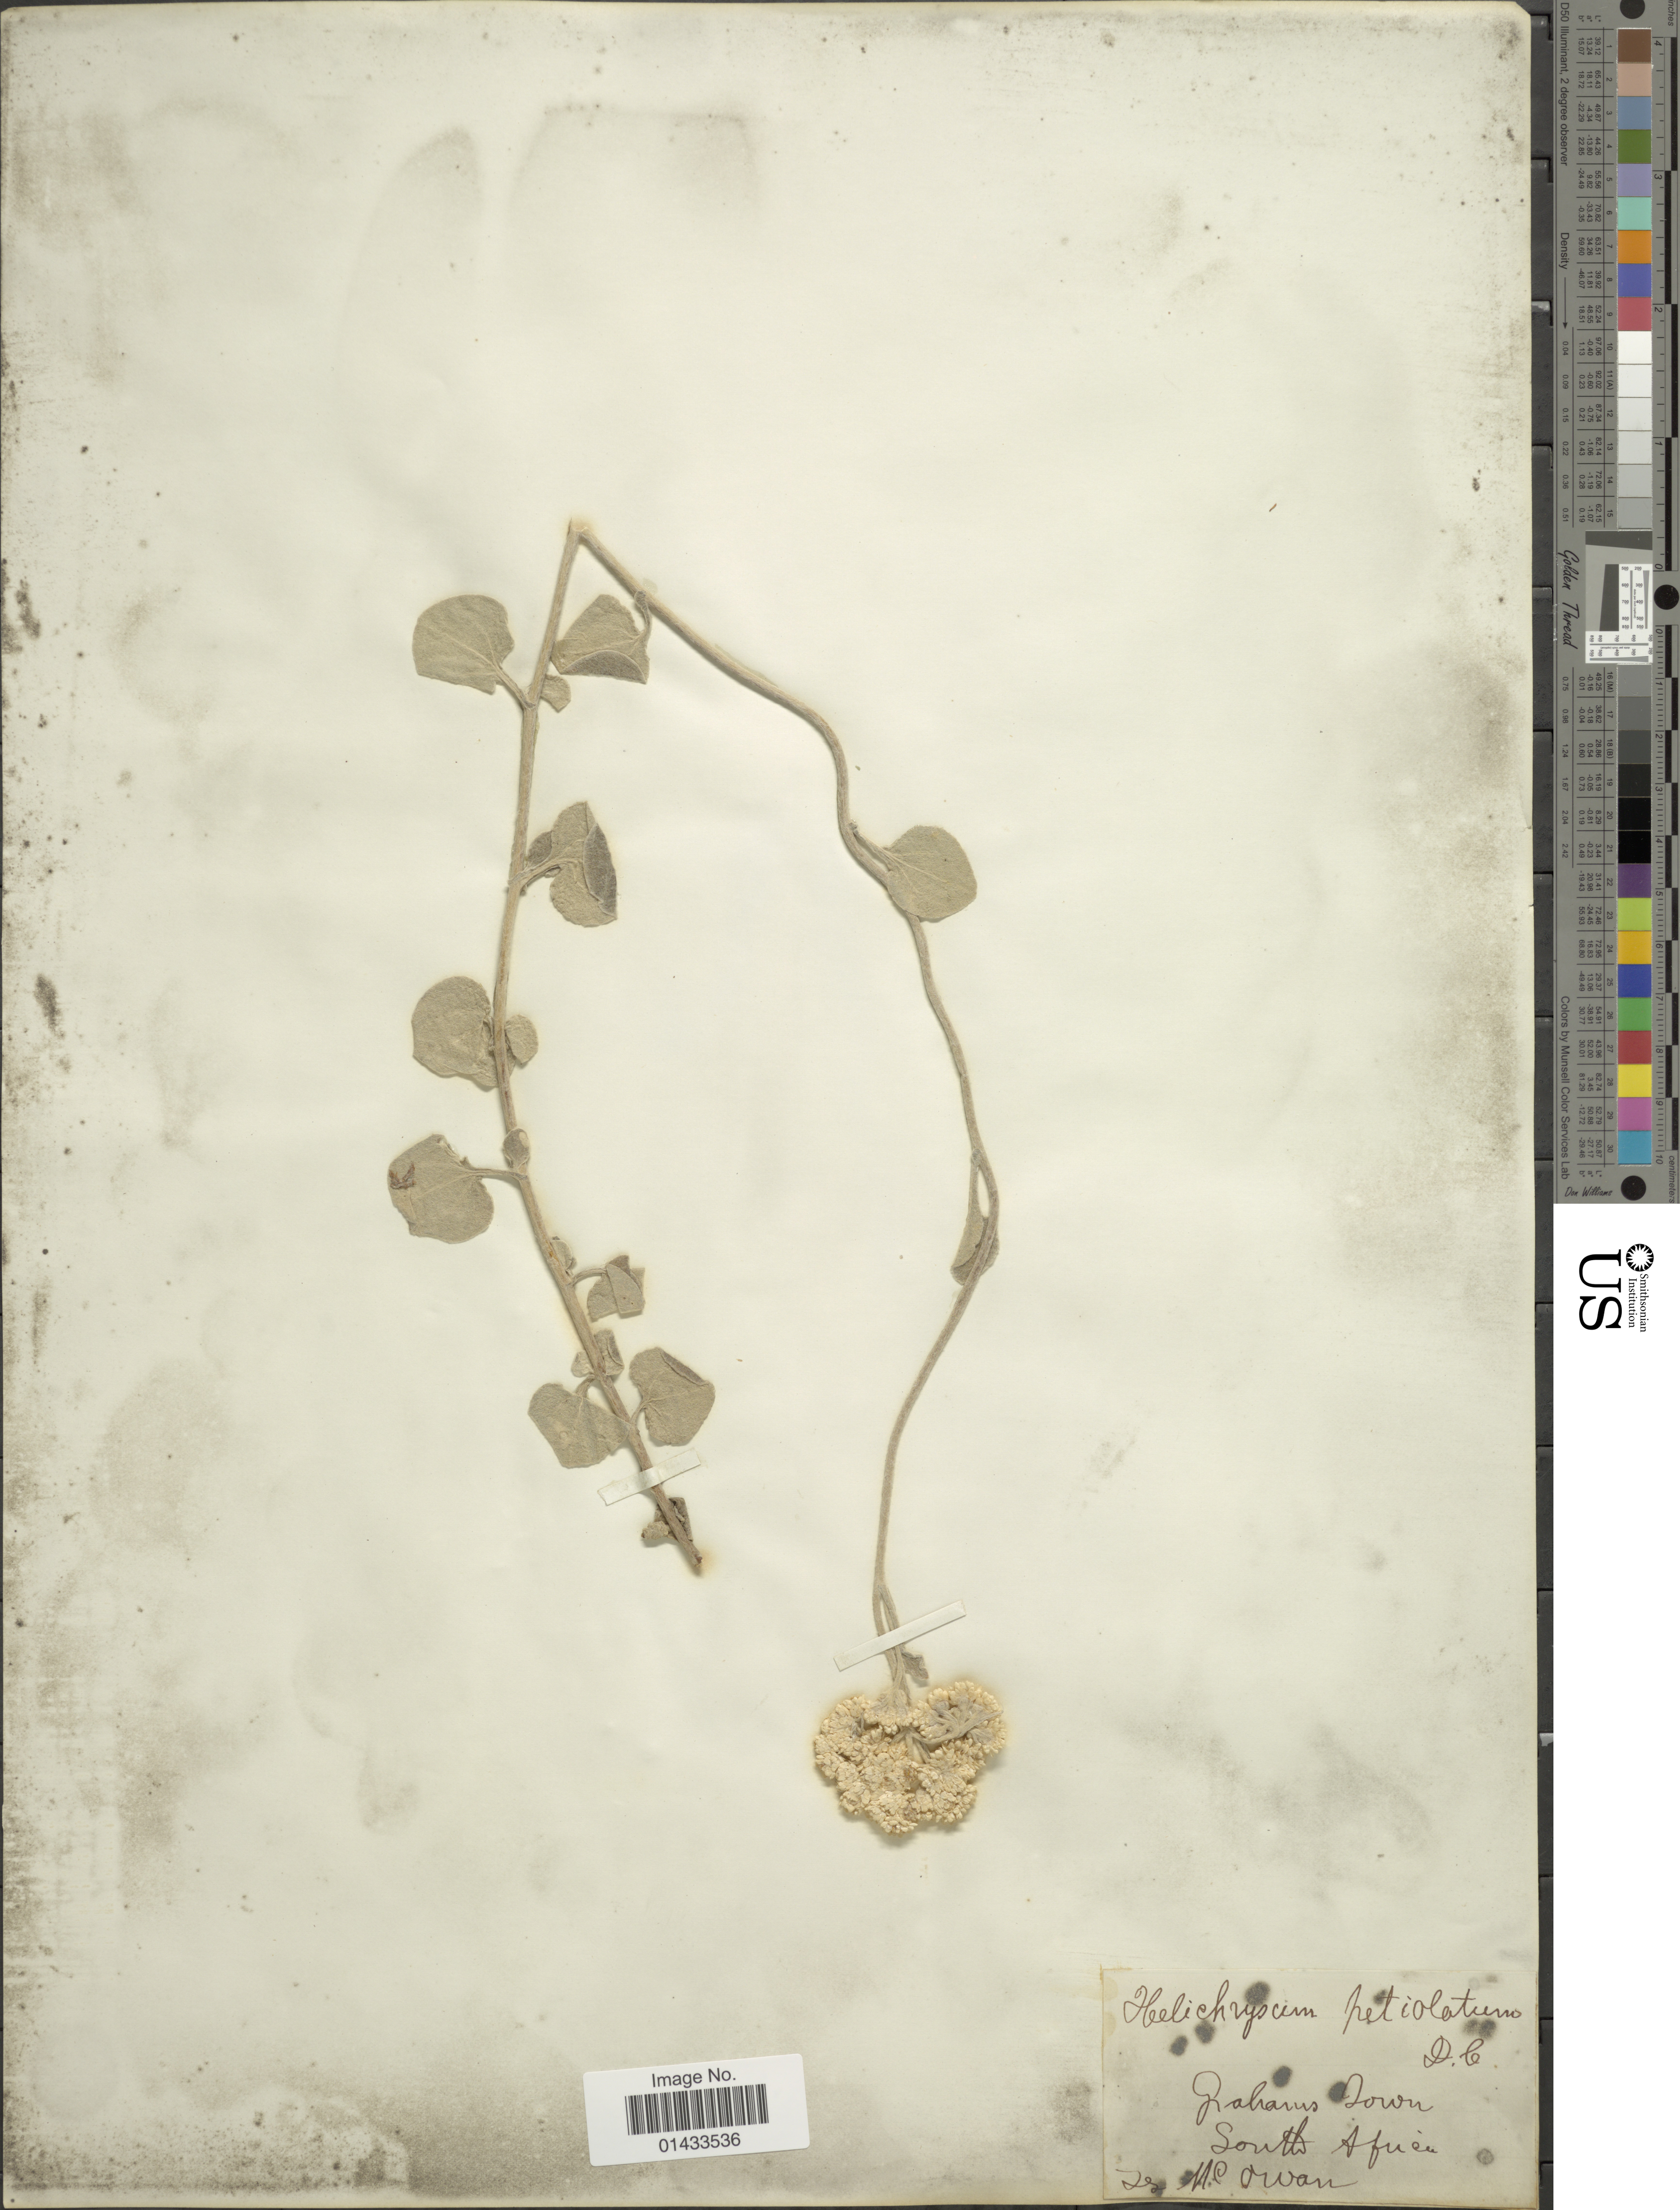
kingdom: Plantae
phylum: Tracheophyta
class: Magnoliopsida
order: Asterales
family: Asteraceae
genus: Helichrysum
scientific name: Helichrysum petiolatum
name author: (L.) D. Don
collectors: M. P. Rowan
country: South Africa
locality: Grahams Town